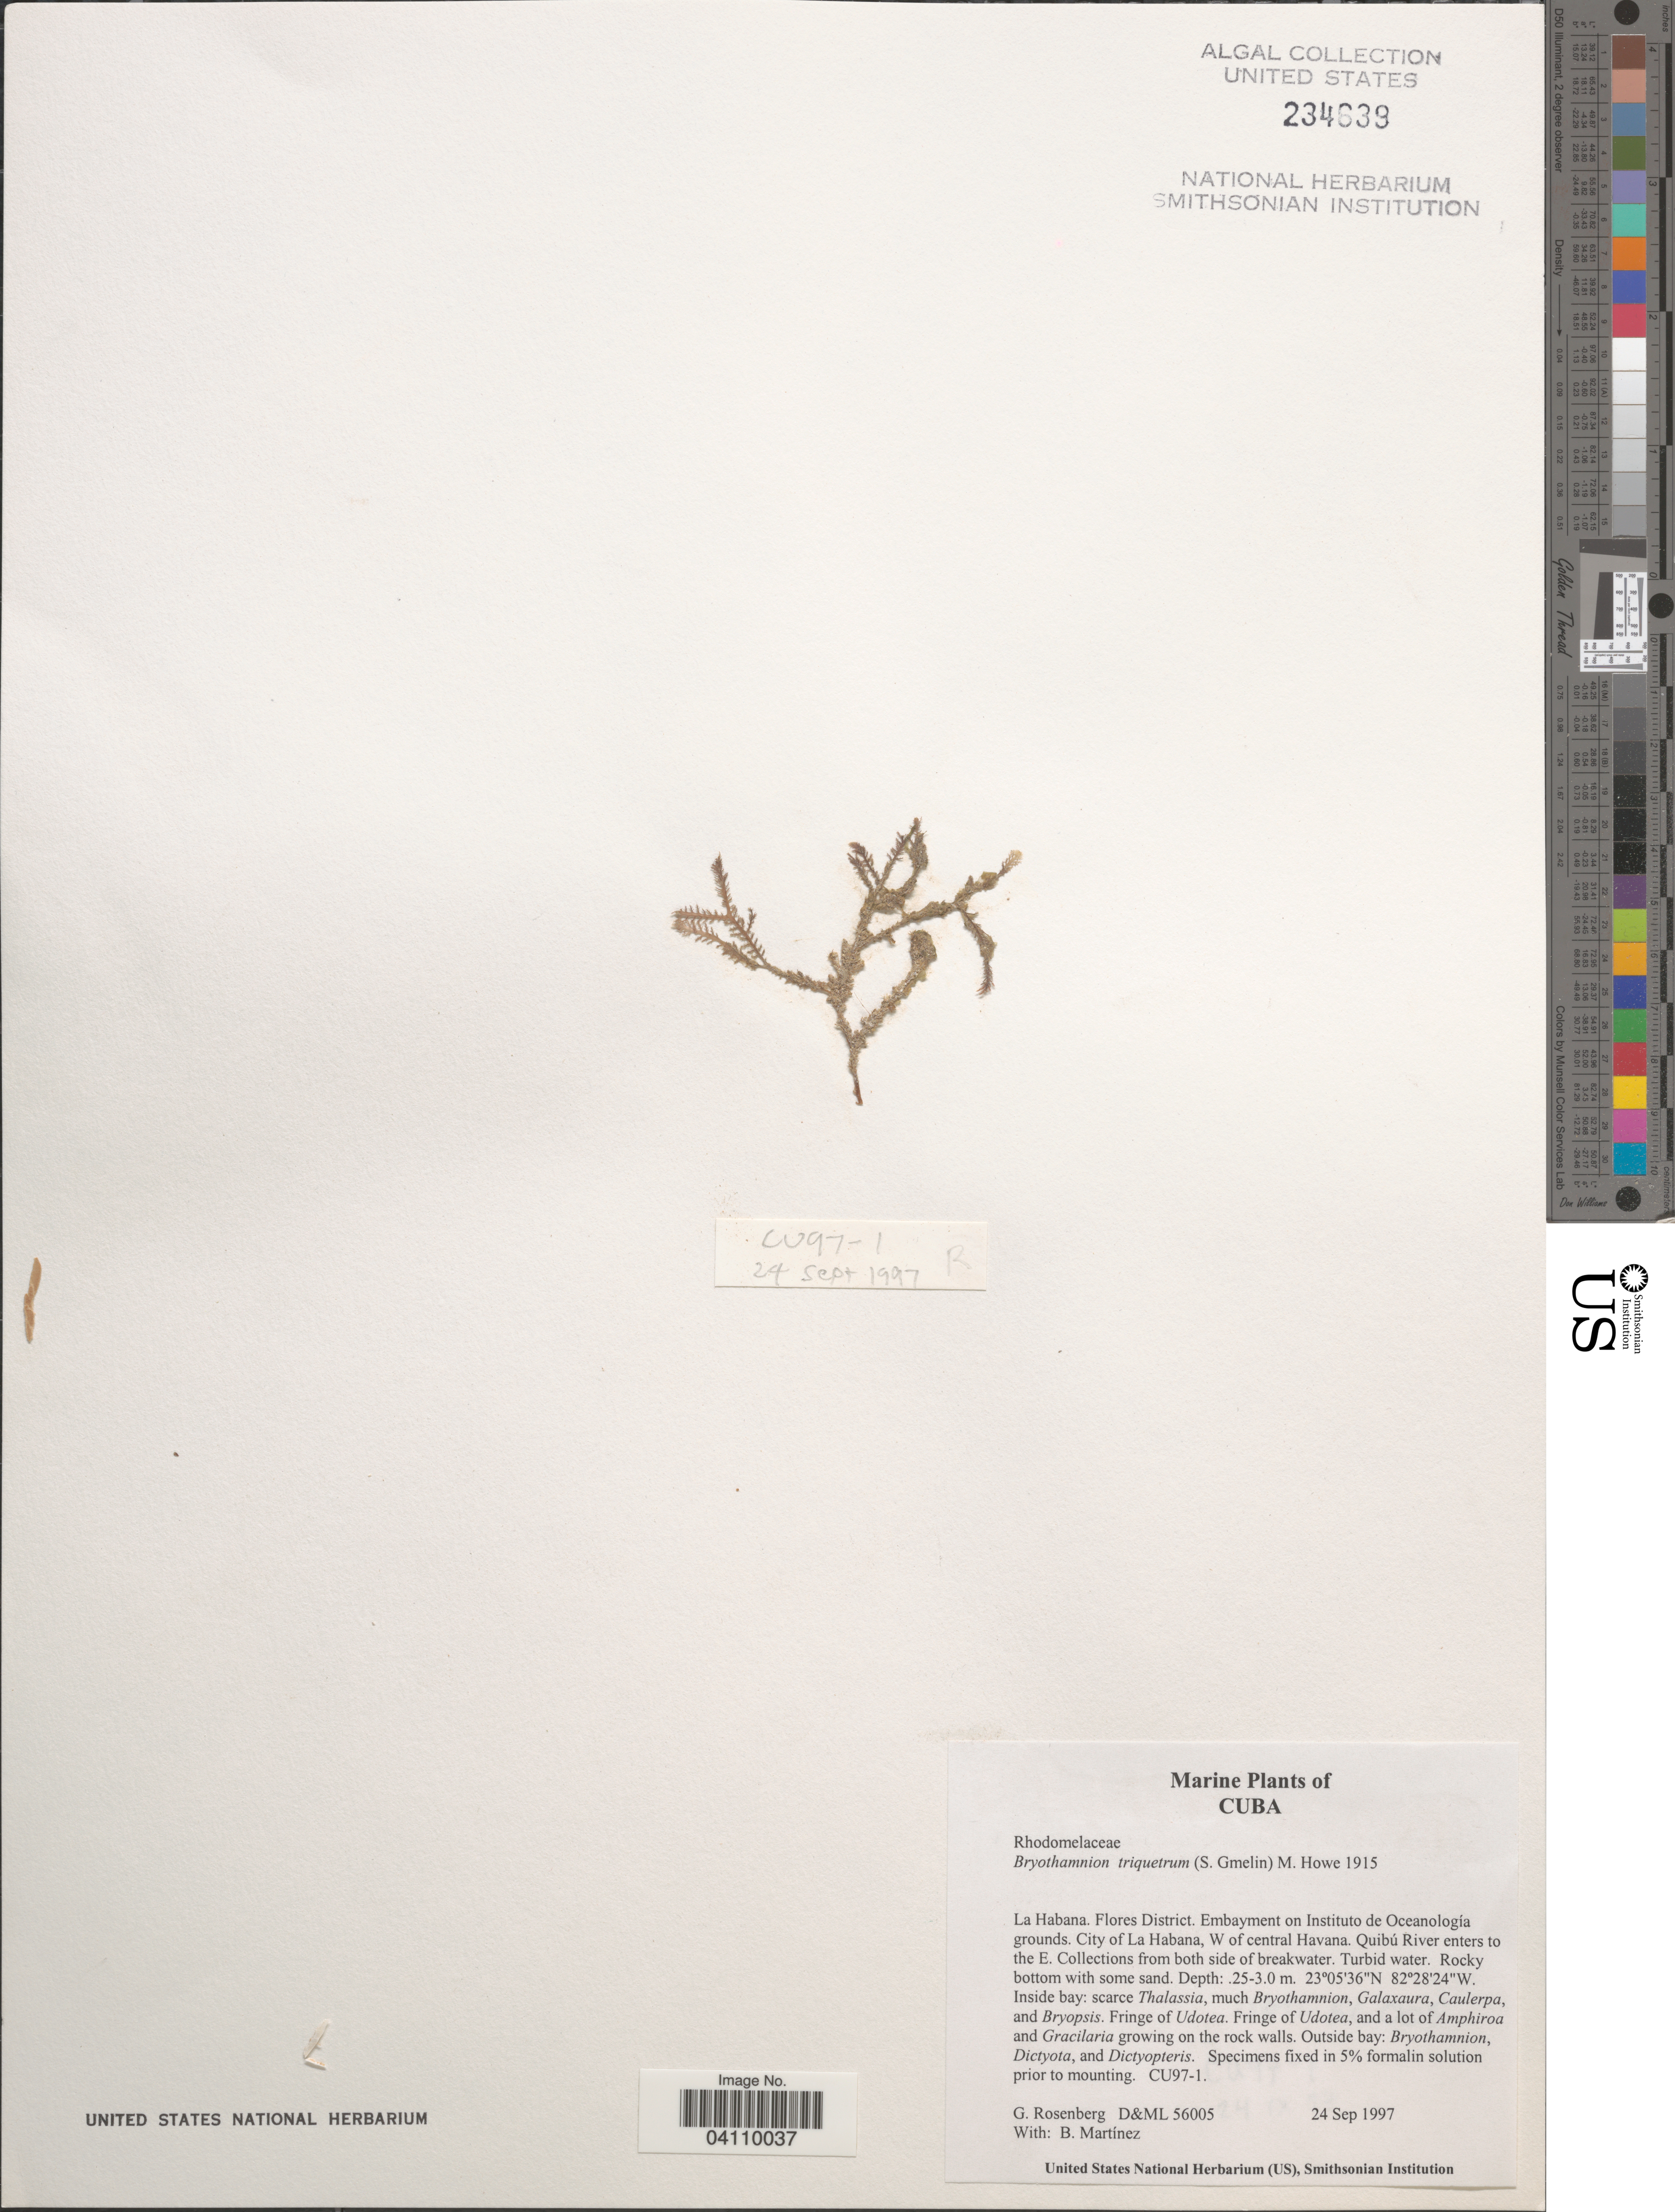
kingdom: Plantae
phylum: Rhodophyta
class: Florideophyceae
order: Ceramiales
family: Rhodomelaceae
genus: Alsidium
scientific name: Alsidium sp.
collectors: G. Rosenberg & B. Martinez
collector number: D&ML 56005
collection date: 1997-09-24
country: Cuba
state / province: La Habana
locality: Flores District. Embayment on Instituto de Oceanología grounds. City of La Habana, W of central Havana. Quibú River enters to the E. CU97-1 [unsure placement].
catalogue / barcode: US 234639